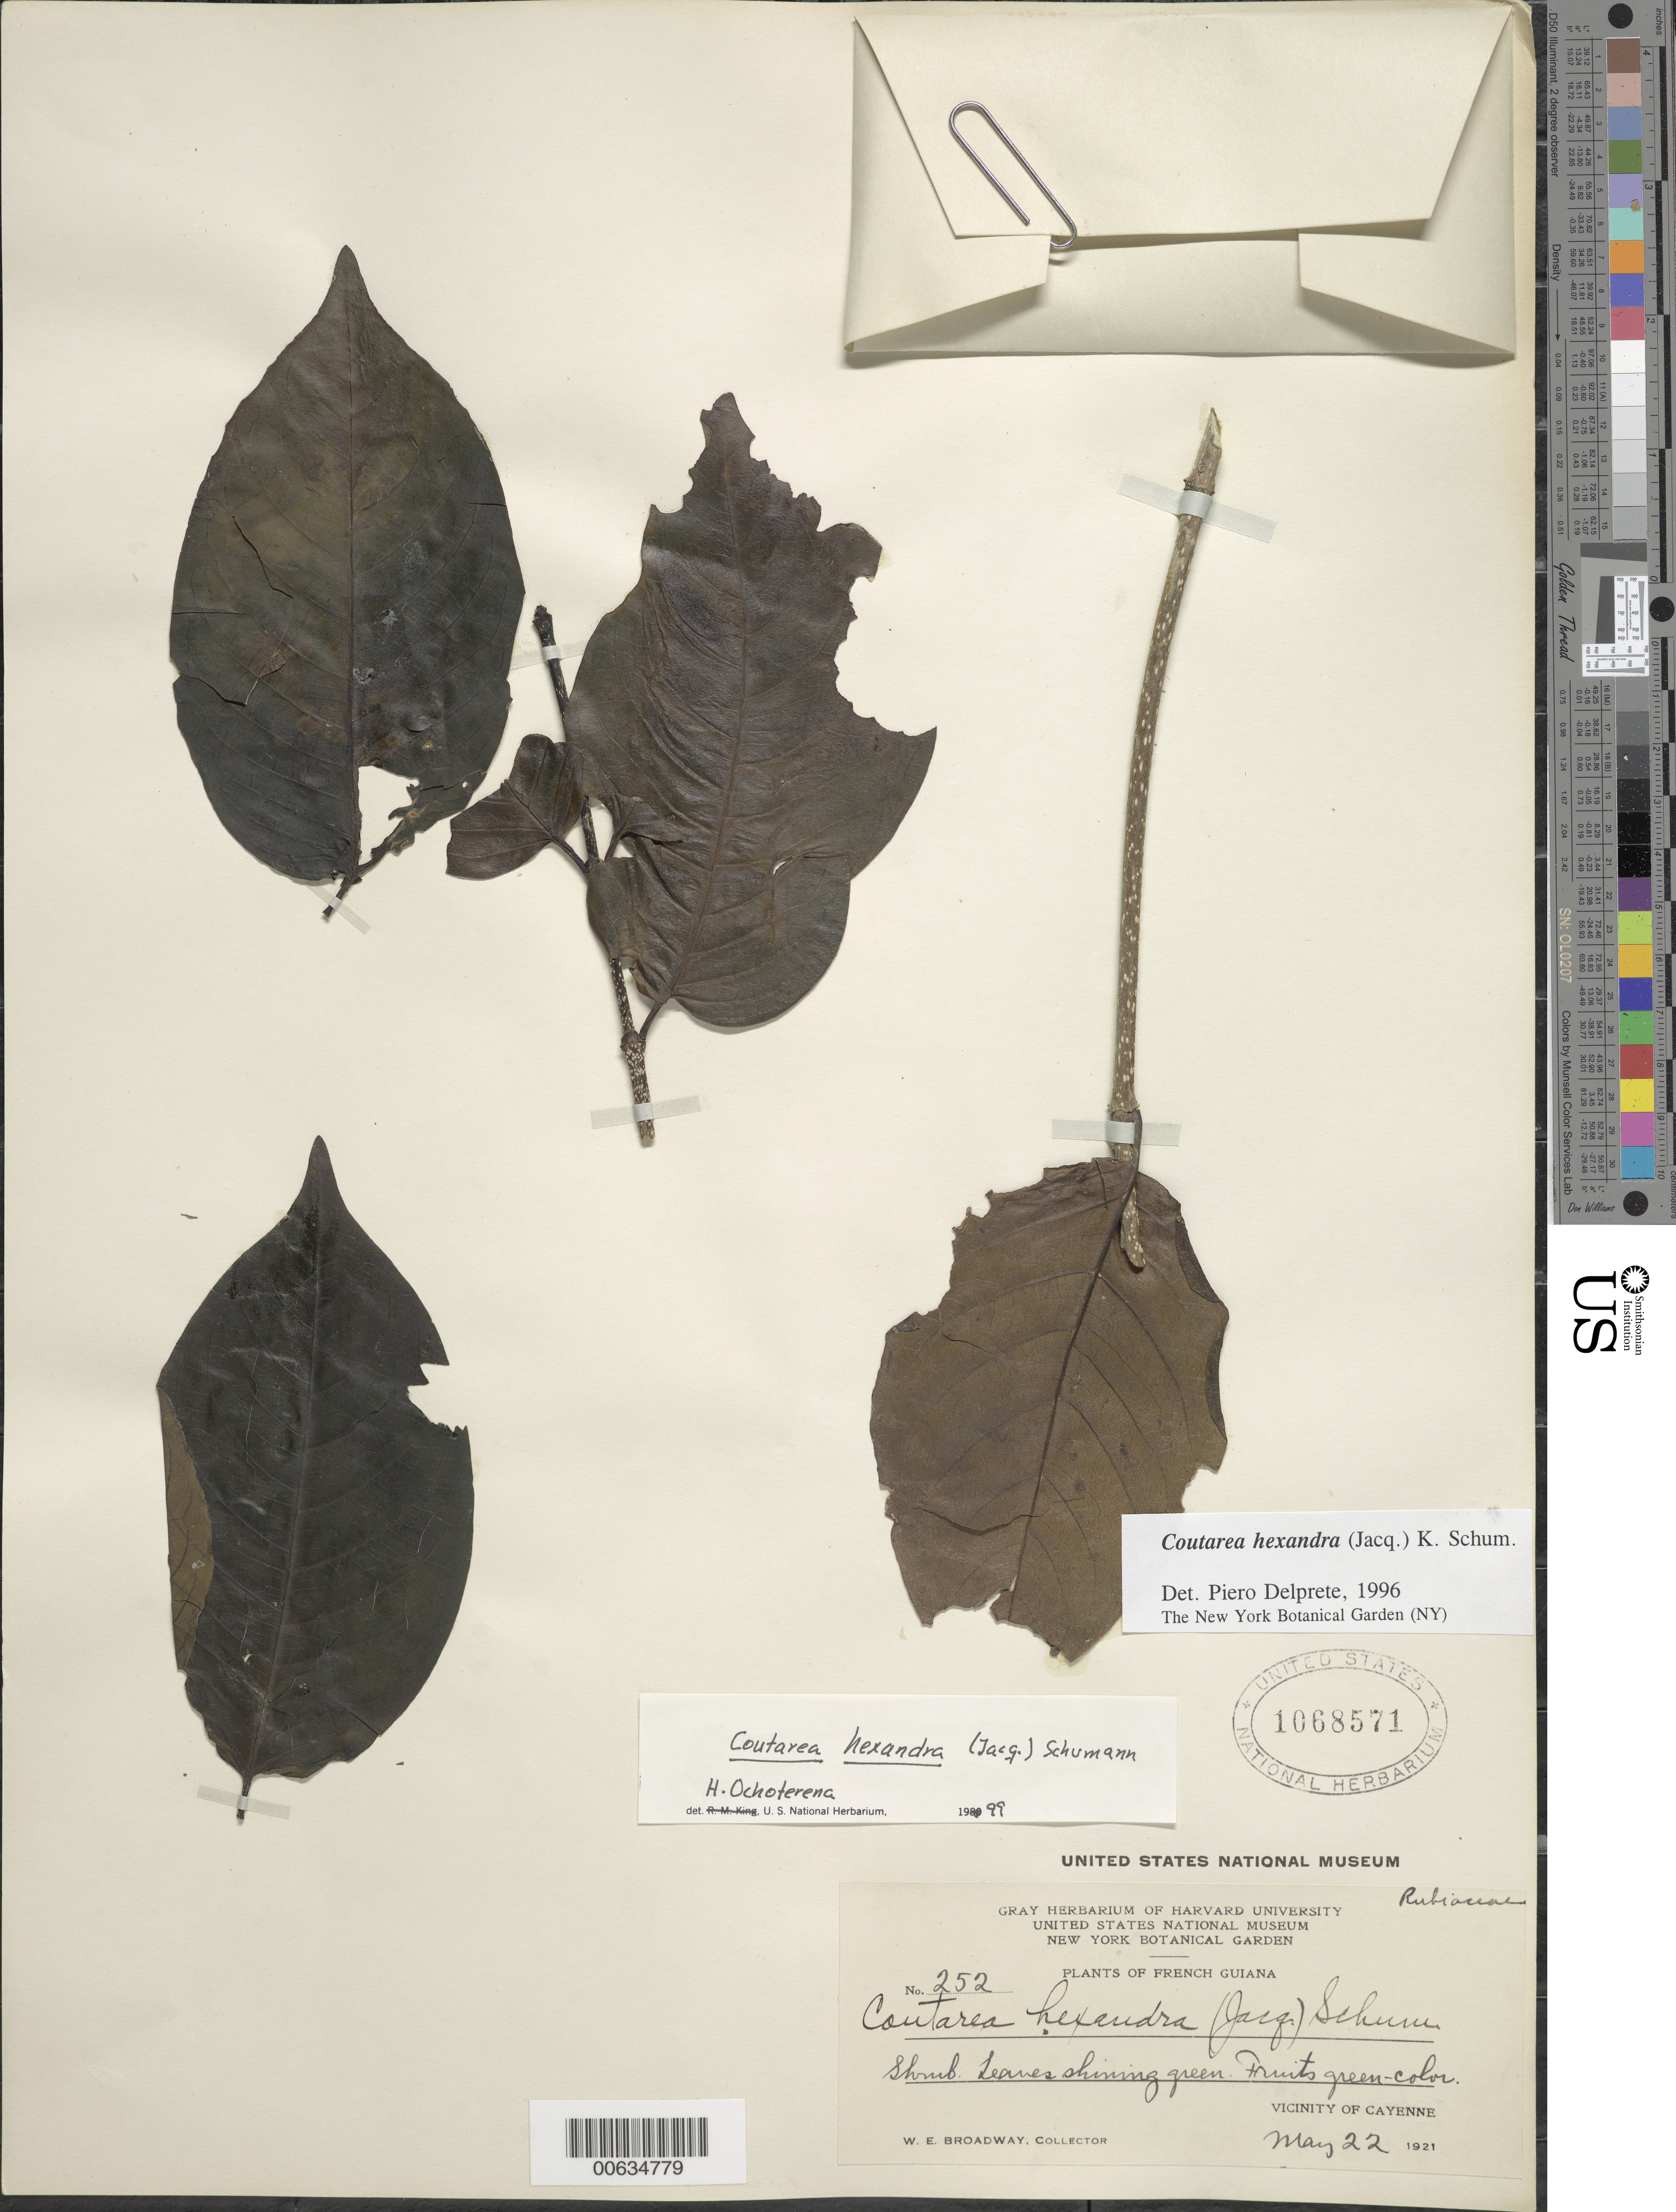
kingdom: Plantae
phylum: Tracheophyta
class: Magnoliopsida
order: Gentianales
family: Rubiaceae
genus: Coutarea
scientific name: Coutarea hexandra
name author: (Jacq.) K. Schum.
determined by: Ochoterena-B., H.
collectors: W. E. Broadway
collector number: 252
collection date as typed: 22-May-21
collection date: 1921-05-22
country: French Guiana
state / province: Cayenne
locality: Cayenne, vic.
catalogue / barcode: US 1068571